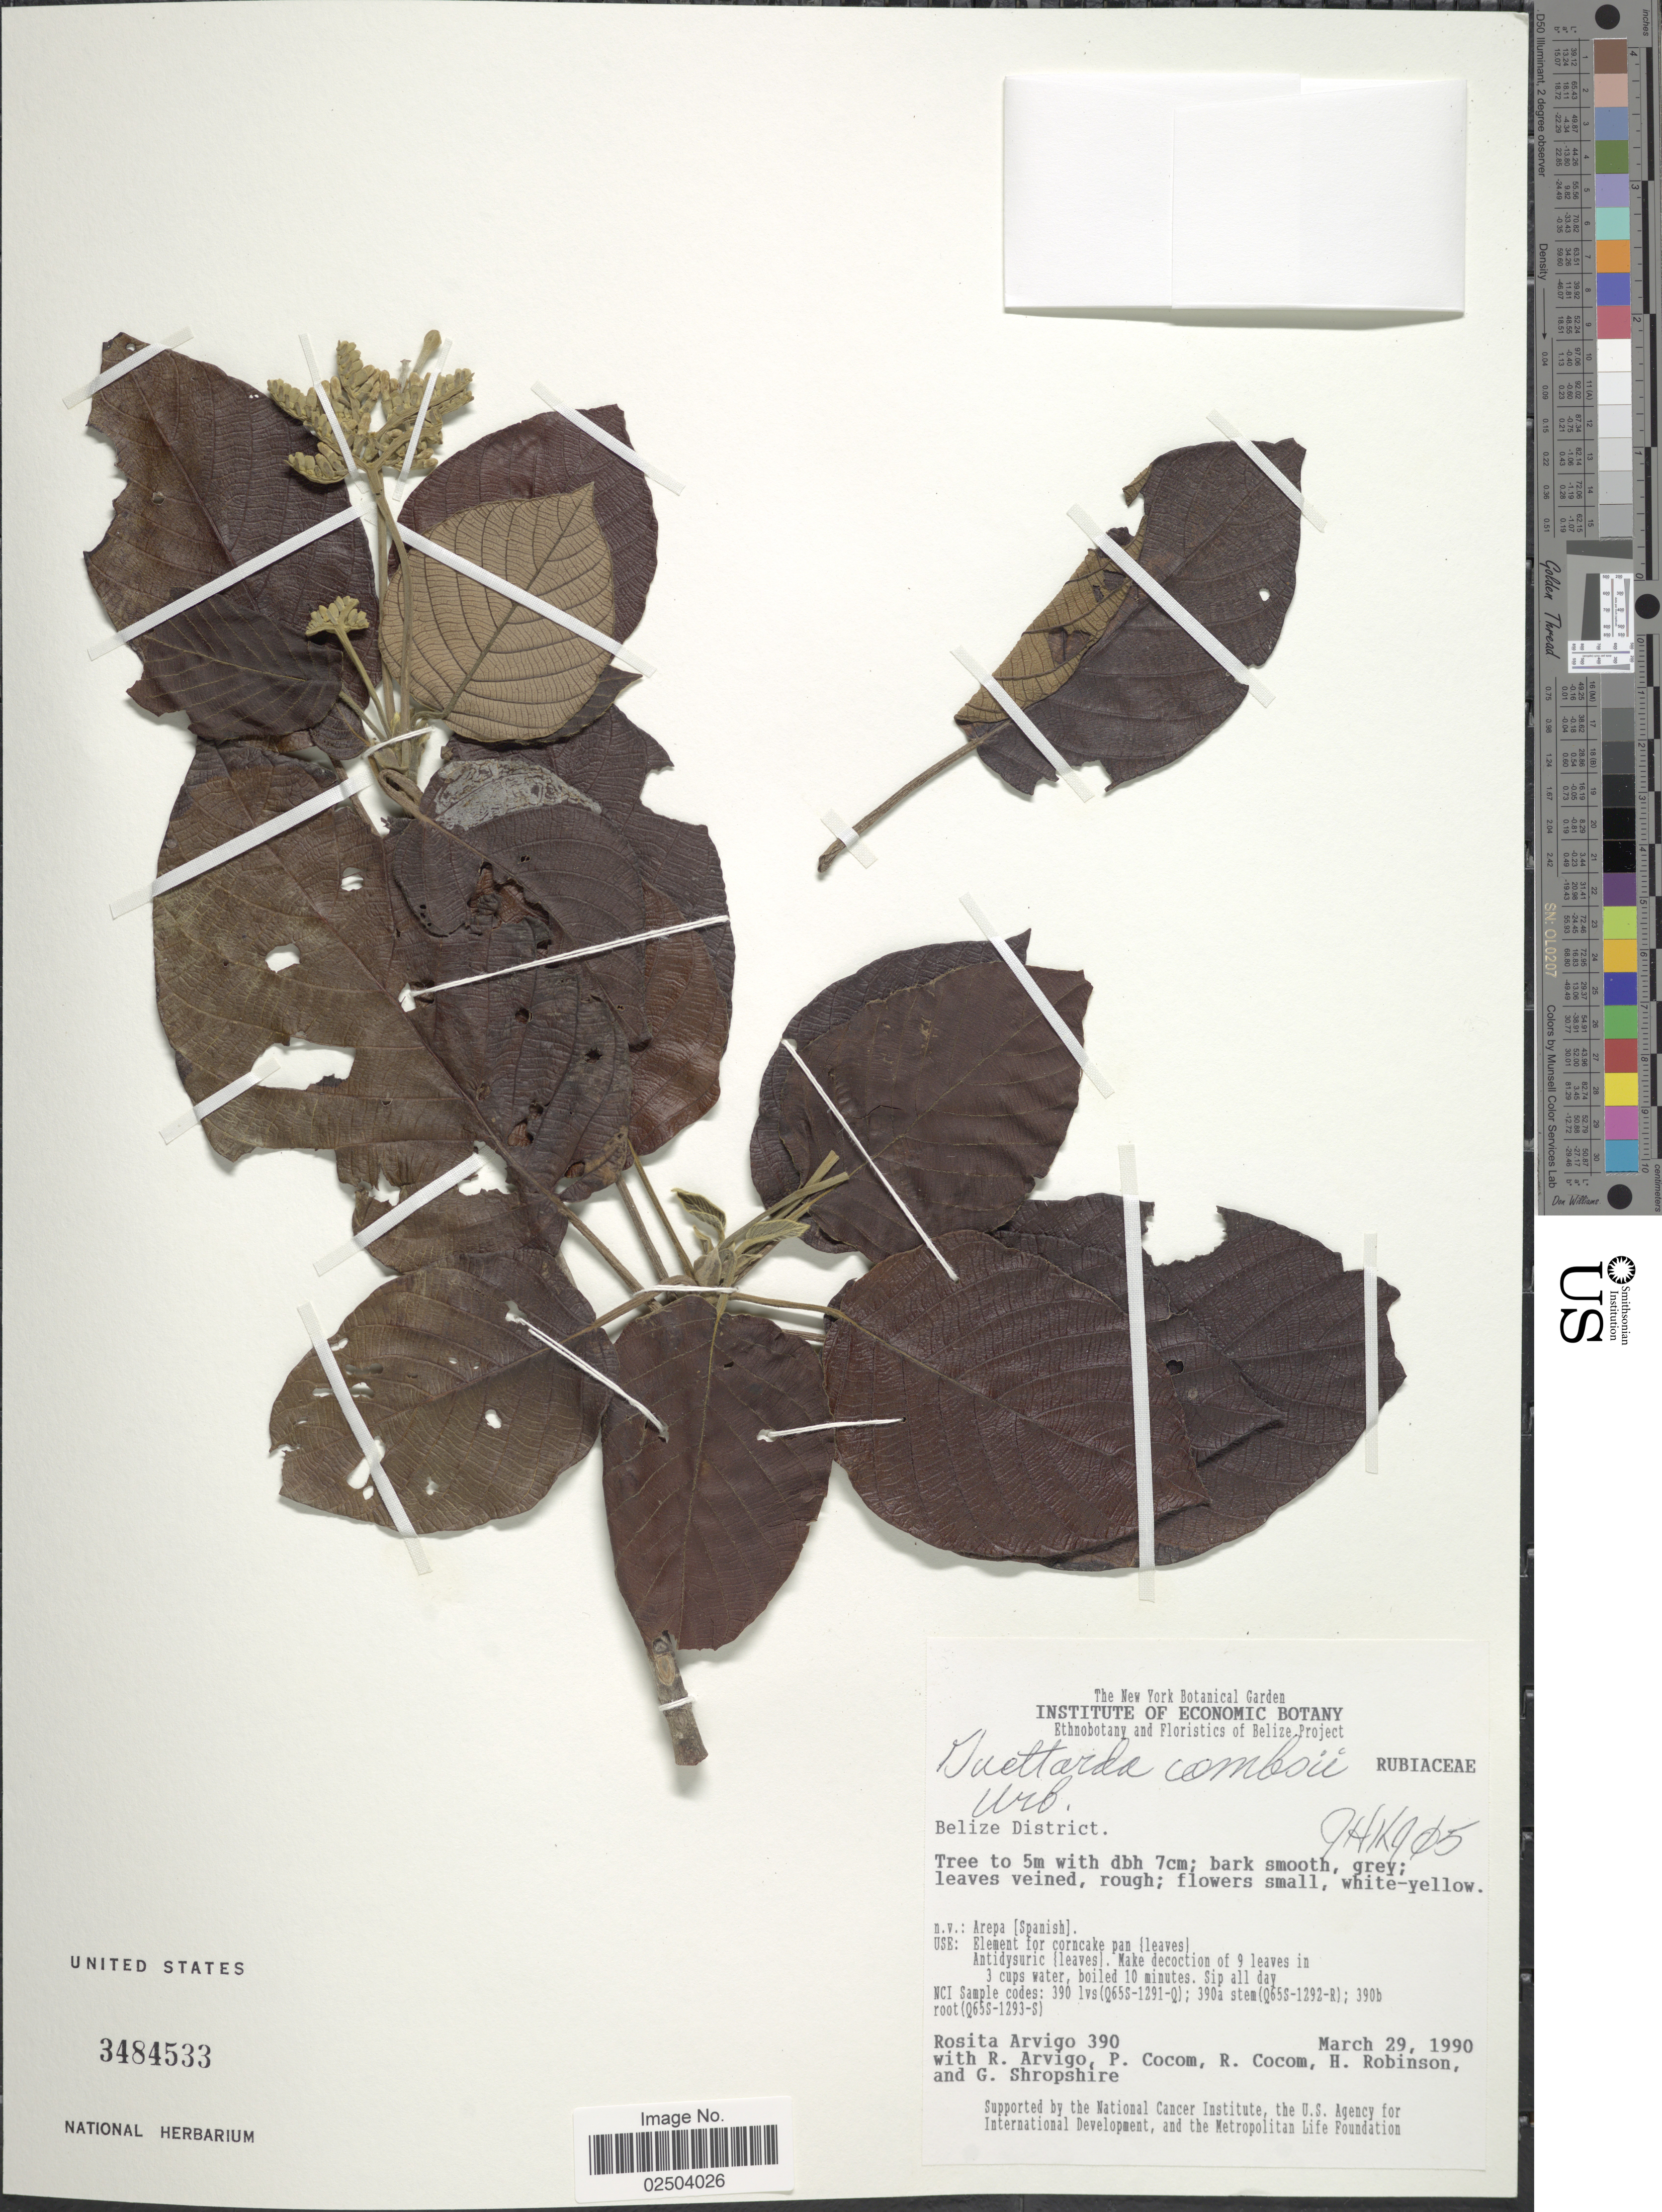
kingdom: Plantae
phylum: Tracheophyta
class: Magnoliopsida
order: Gentianales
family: Rubiaceae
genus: Guettarda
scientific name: Guettarda combsii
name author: Urb.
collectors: R. Arvigo, R. Arvigo, P. Cocom, R. Cocom & et al.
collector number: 390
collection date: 1990-03-29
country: Belize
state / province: Belize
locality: Belize District.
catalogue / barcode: US 3484533